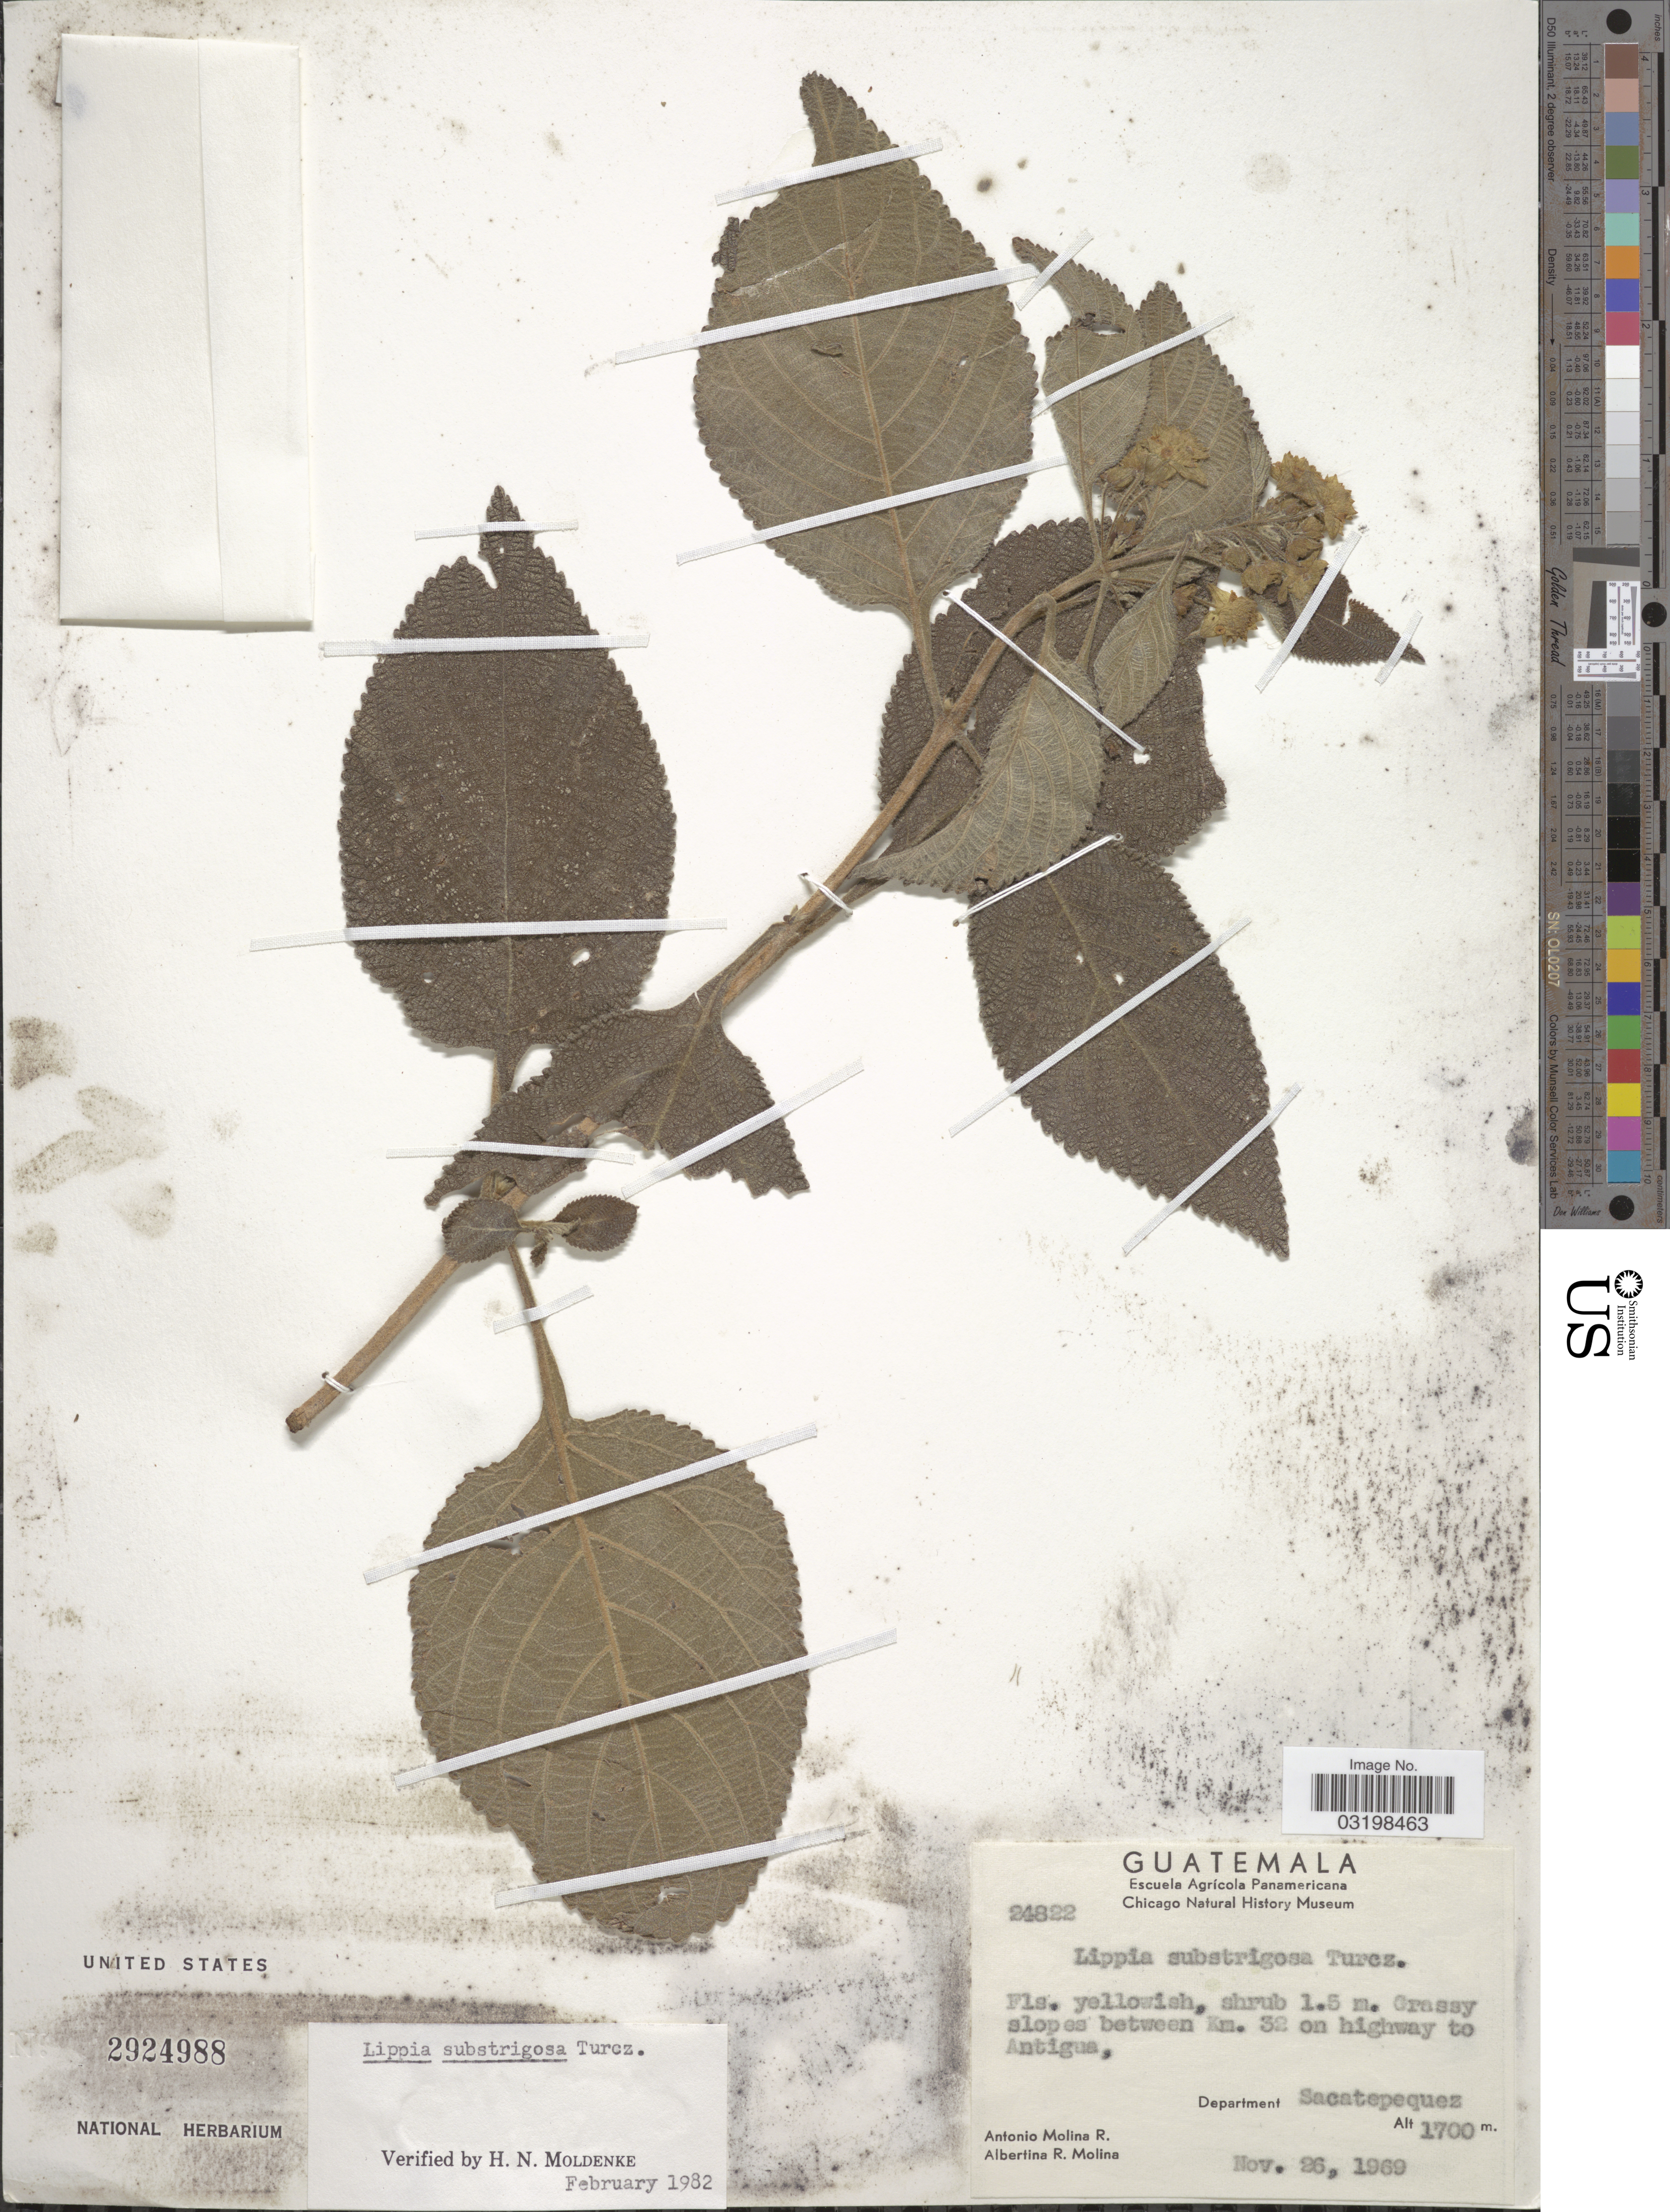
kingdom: Plantae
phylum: Tracheophyta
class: Magnoliopsida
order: Lamiales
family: Verbenaceae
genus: Lippia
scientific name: Lippia umbellata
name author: Cav.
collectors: A. Molina R. & A. R. Molina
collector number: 24822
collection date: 1969-11-26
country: Guatemala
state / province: Sacatepéquez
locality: Grassy slopes between Km. 32 on highway to Antigua. Department Sacatepequez.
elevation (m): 1700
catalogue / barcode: US 2924988